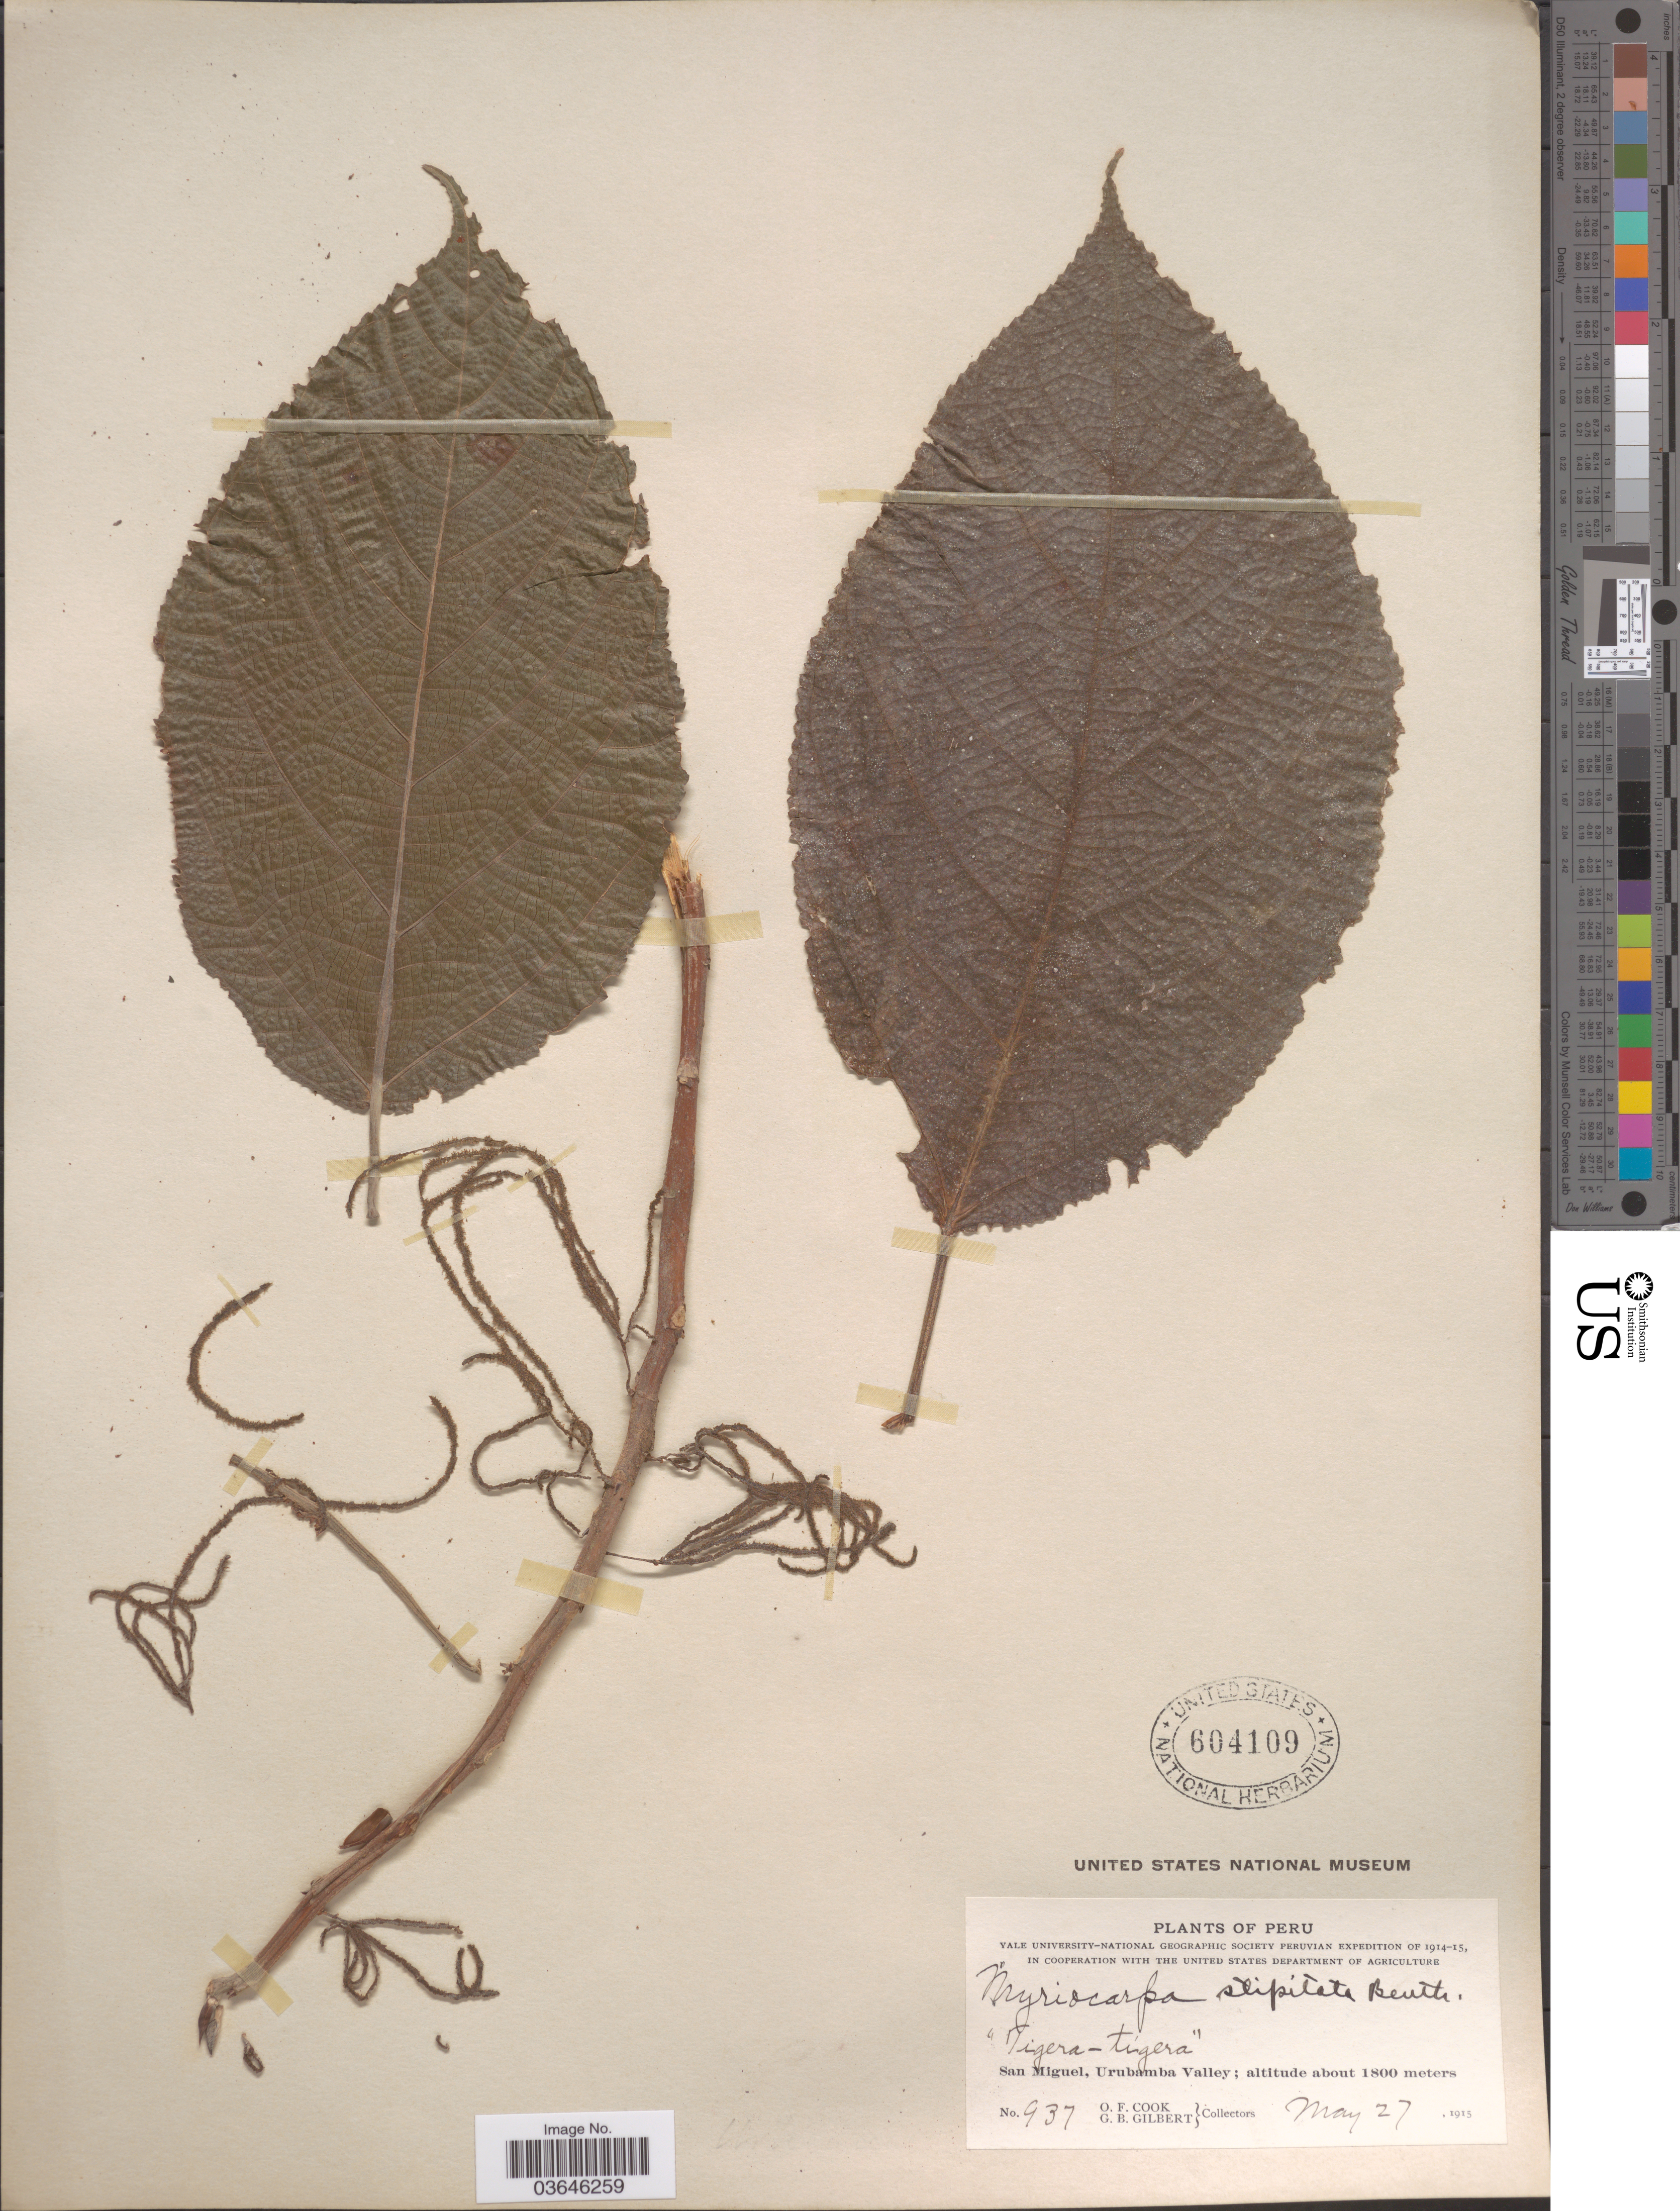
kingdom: Plantae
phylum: Tracheophyta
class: Magnoliopsida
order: Rosales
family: Urticaceae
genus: Myriocarpa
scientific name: Myriocarpa stipitata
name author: Benth.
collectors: O. F. Cook & G. B. Gilbert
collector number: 937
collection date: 1915-05-27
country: Peru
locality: San Miguel, Urubamba Valley.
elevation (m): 1800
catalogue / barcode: US 604109